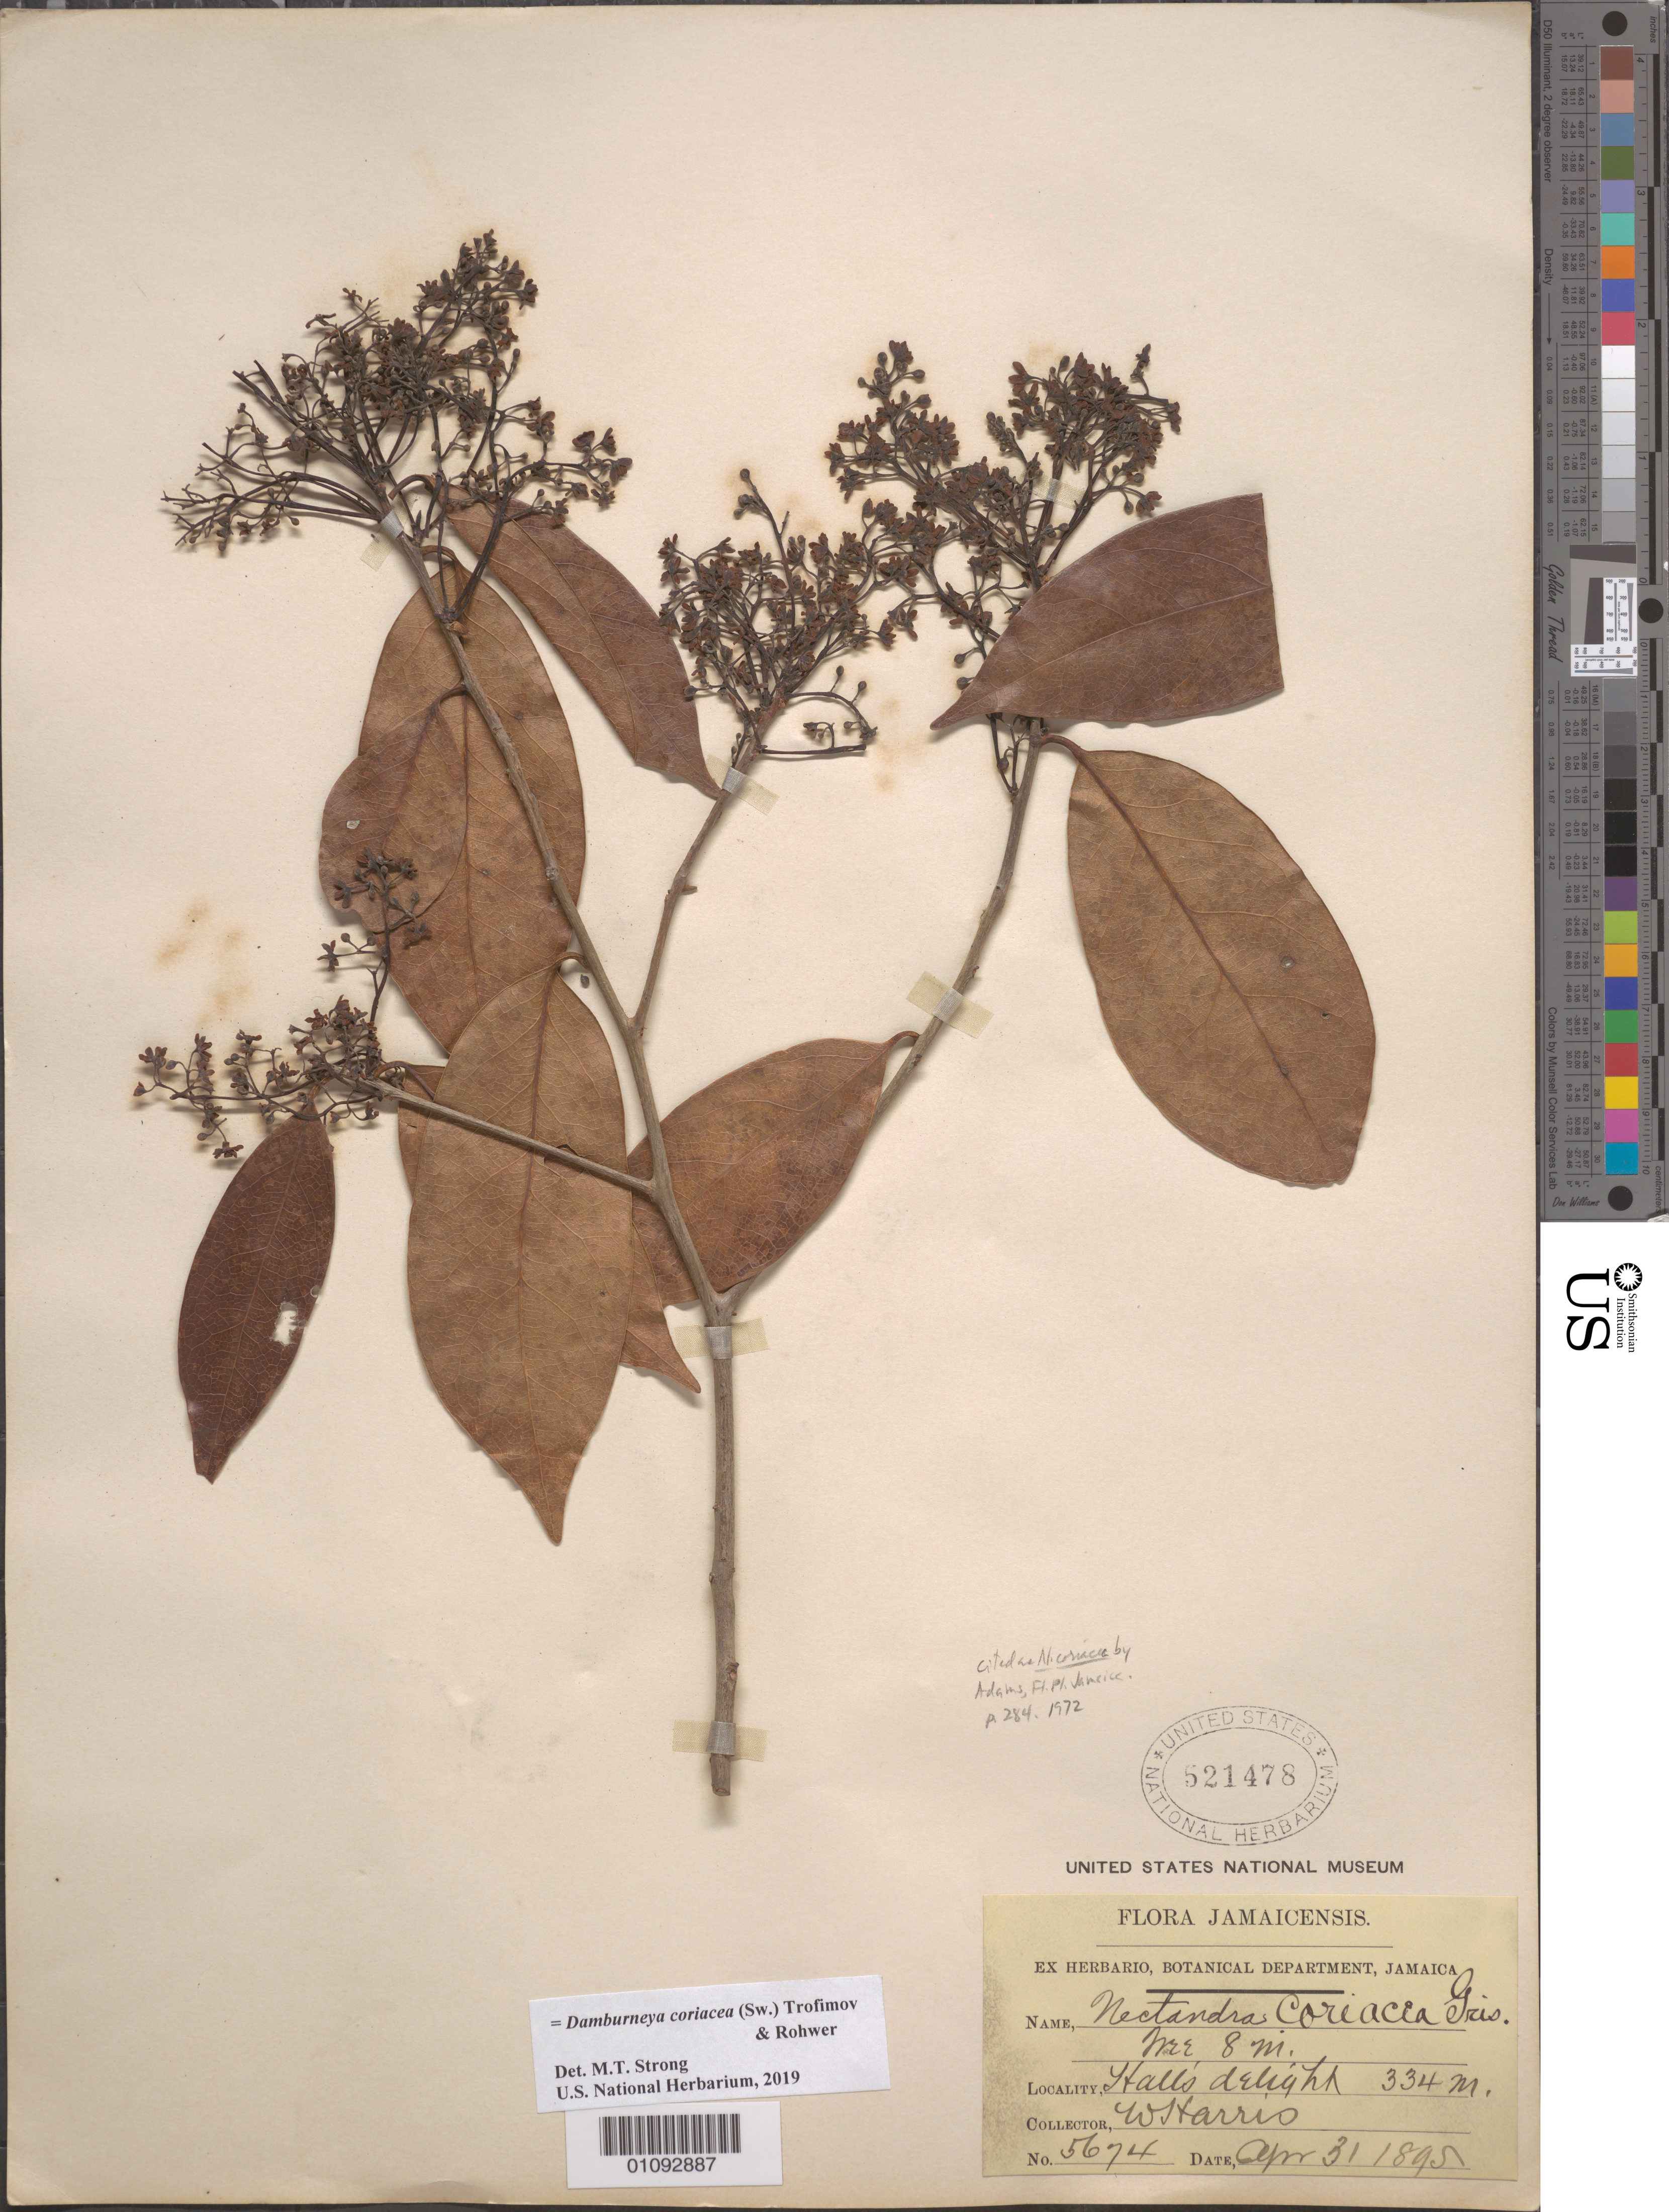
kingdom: Plantae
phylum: Tracheophyta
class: Magnoliopsida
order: Laurales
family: Lauraceae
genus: Damburneya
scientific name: Damburneya coriacea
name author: (Sw.) Trofimov & Rohwer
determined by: Strong, M. T., (US), Smithsonian Institution - National Museum of Natural History (UNITED STATES)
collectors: W. Harris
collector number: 5674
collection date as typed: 31 Apr 1895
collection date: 1895-04-30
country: Jamaica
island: Jamaica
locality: Halls Delight.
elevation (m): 334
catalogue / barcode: US 521478